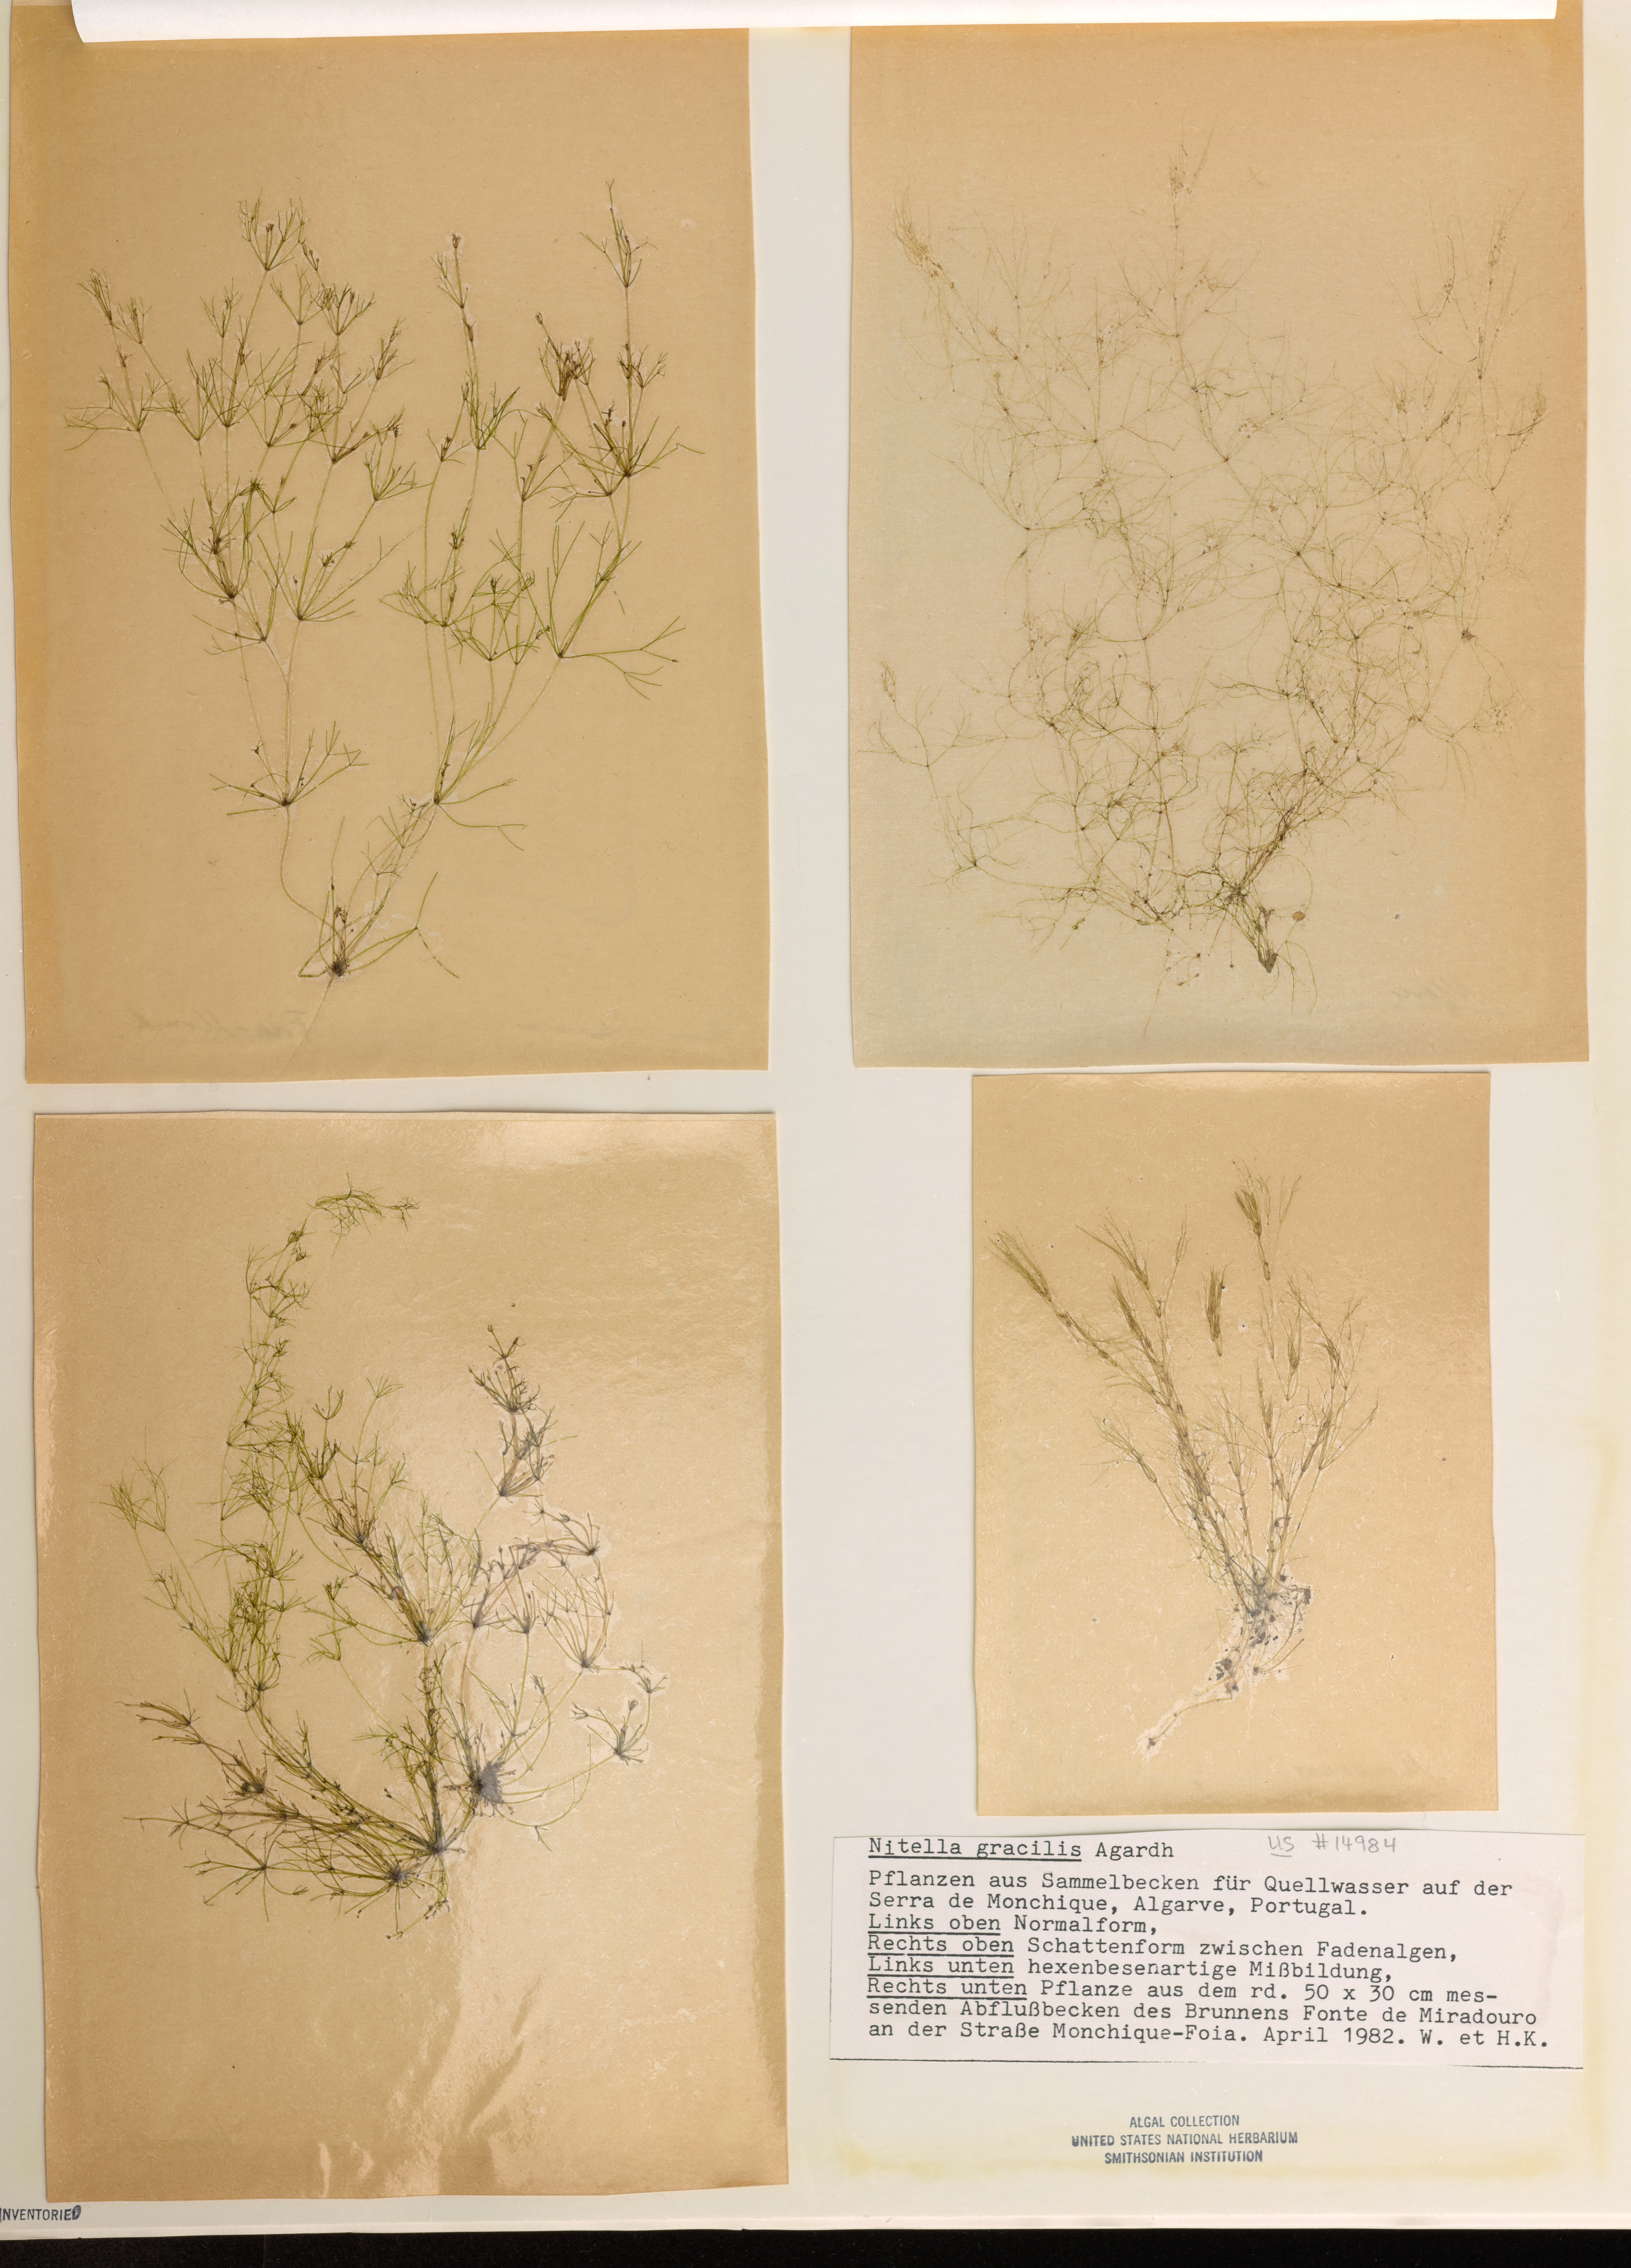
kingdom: Plantae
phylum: Charophyta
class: Charophyceae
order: Charales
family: Characeae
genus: Nitella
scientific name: Nitella gracilis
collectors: W. Krause & H. Krause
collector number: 37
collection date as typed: Apr 1982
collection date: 1982-04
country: Portugal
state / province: Faro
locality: Serra de monchique, algarve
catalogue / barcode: US 14984